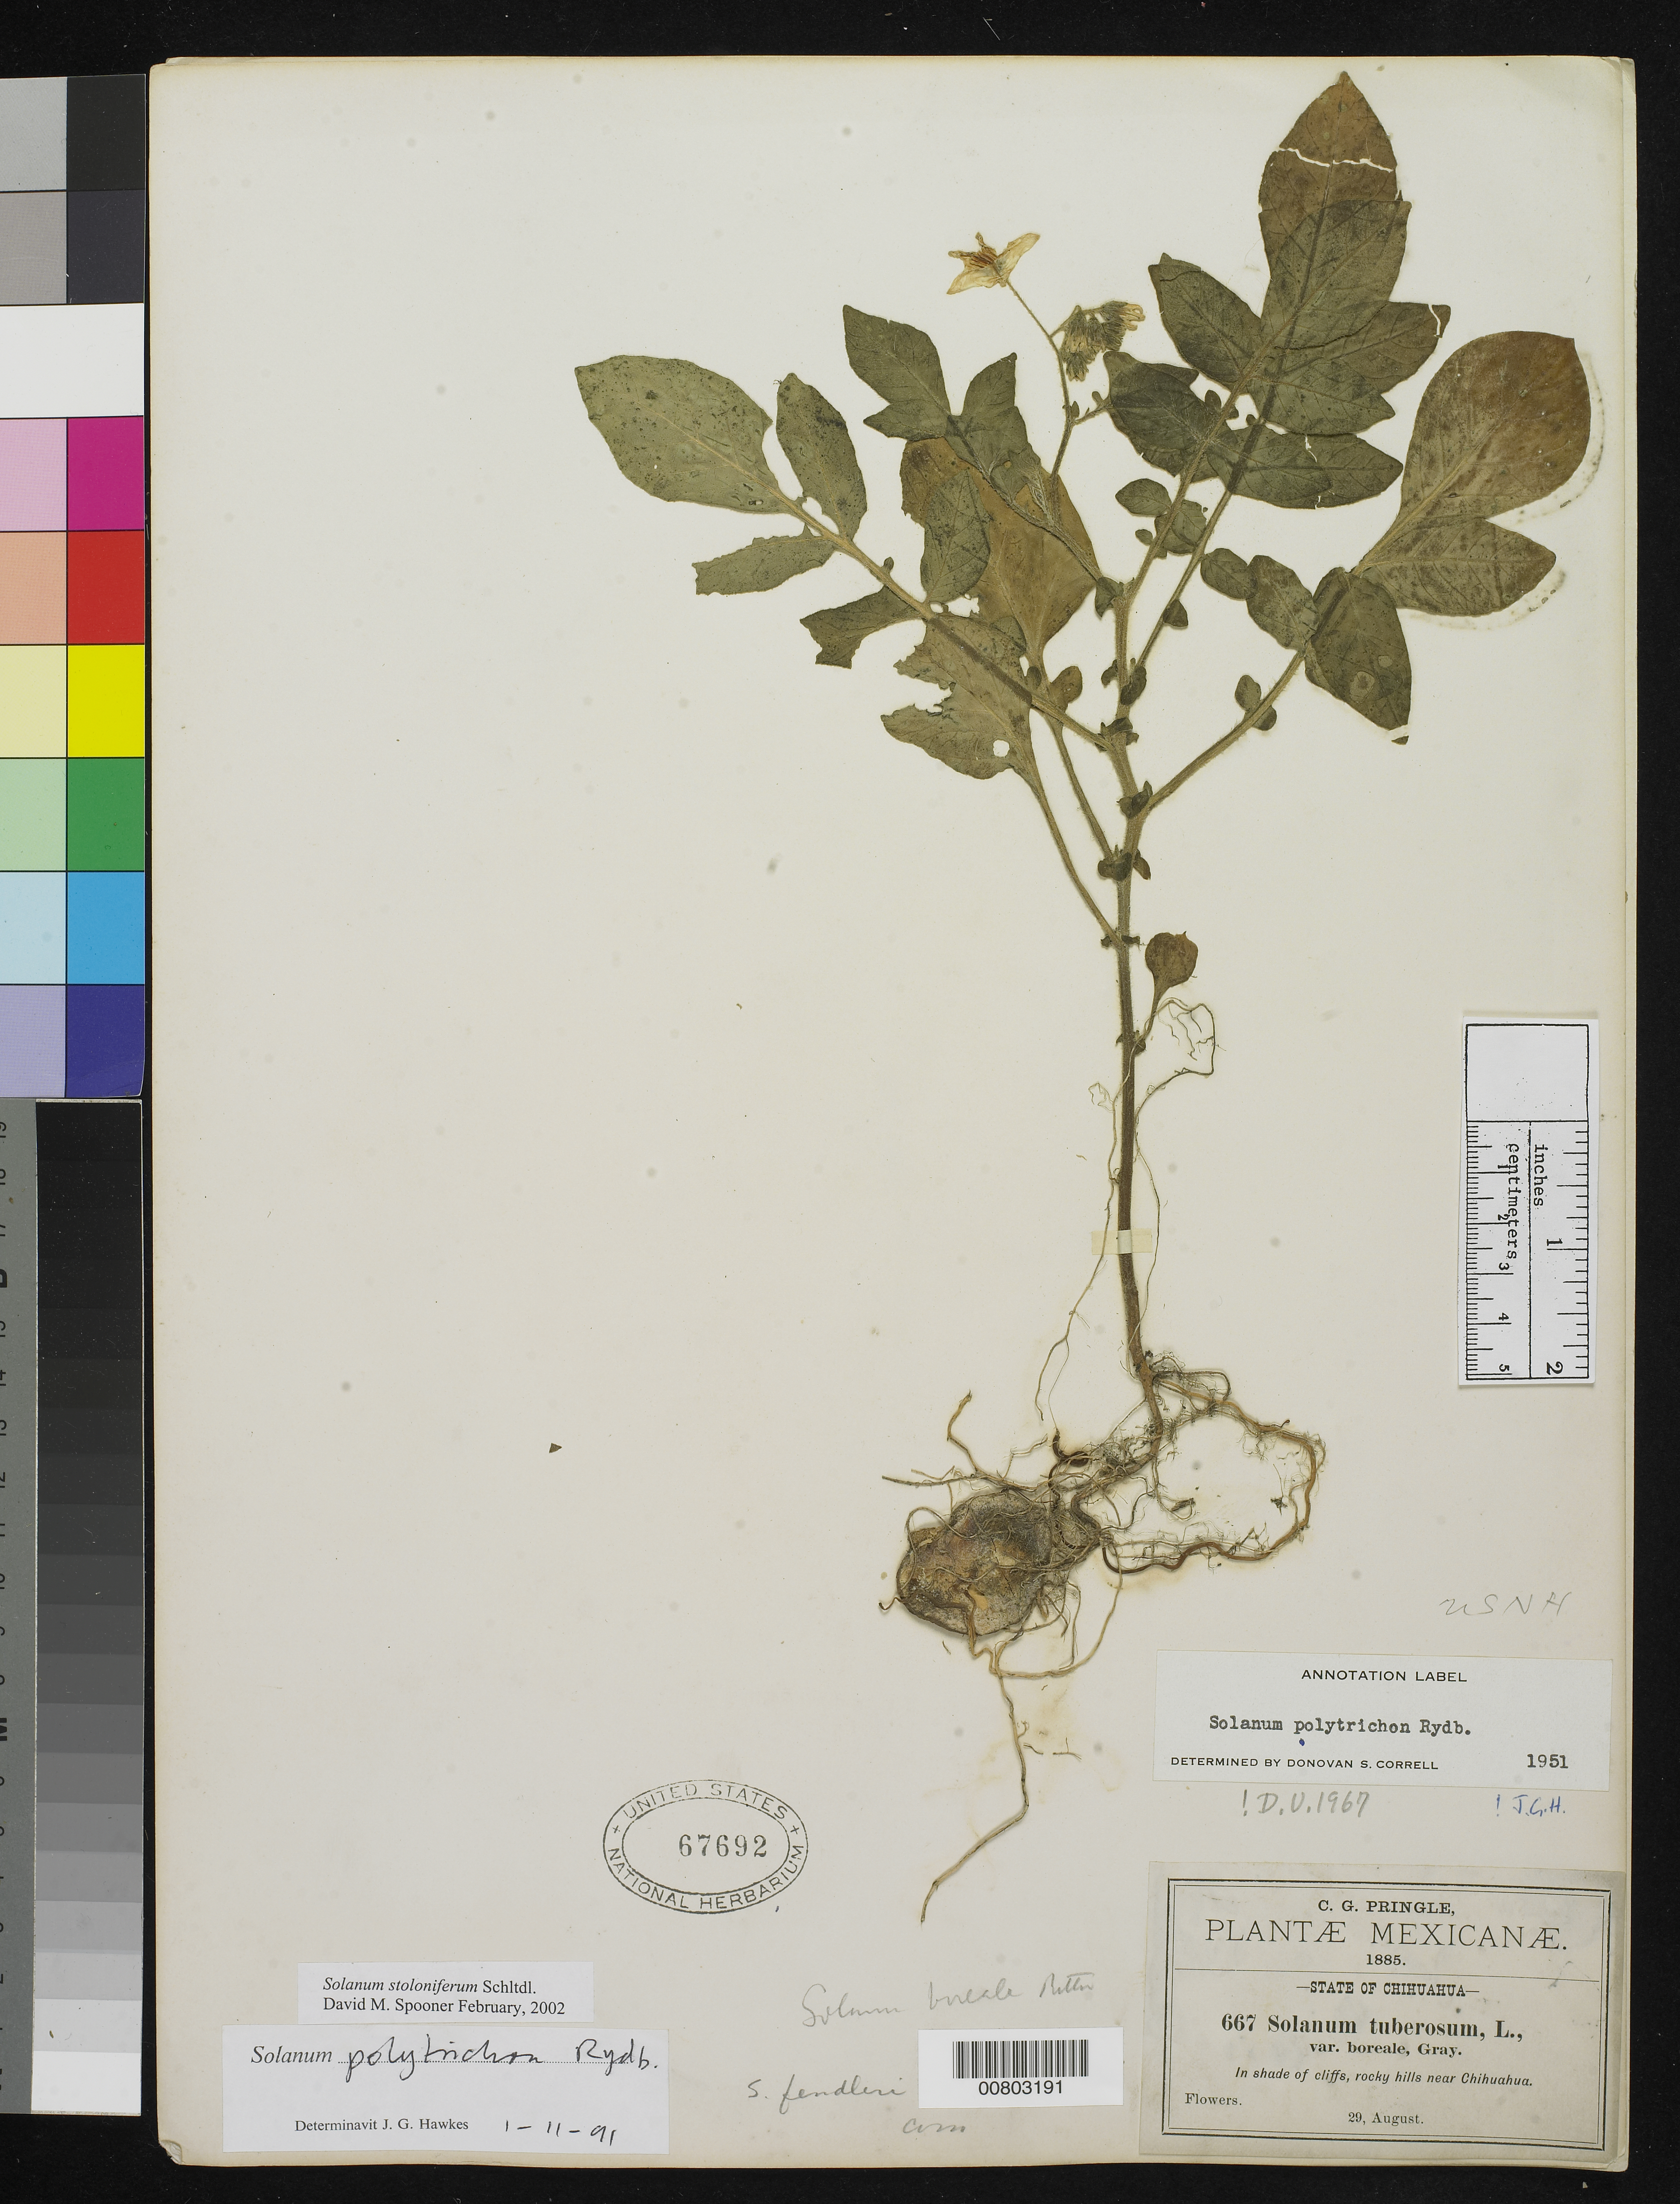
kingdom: Plantae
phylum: Tracheophyta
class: Magnoliopsida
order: Solanales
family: Solanaceae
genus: Solanum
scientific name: Solanum stoloniferum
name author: Schltdl.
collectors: C. G. Pringle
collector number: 667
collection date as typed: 29 Aug 1885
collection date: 1885-08-29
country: Mexico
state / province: Chihuahua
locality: Rocky hills near Chihuahua.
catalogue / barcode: US 67692